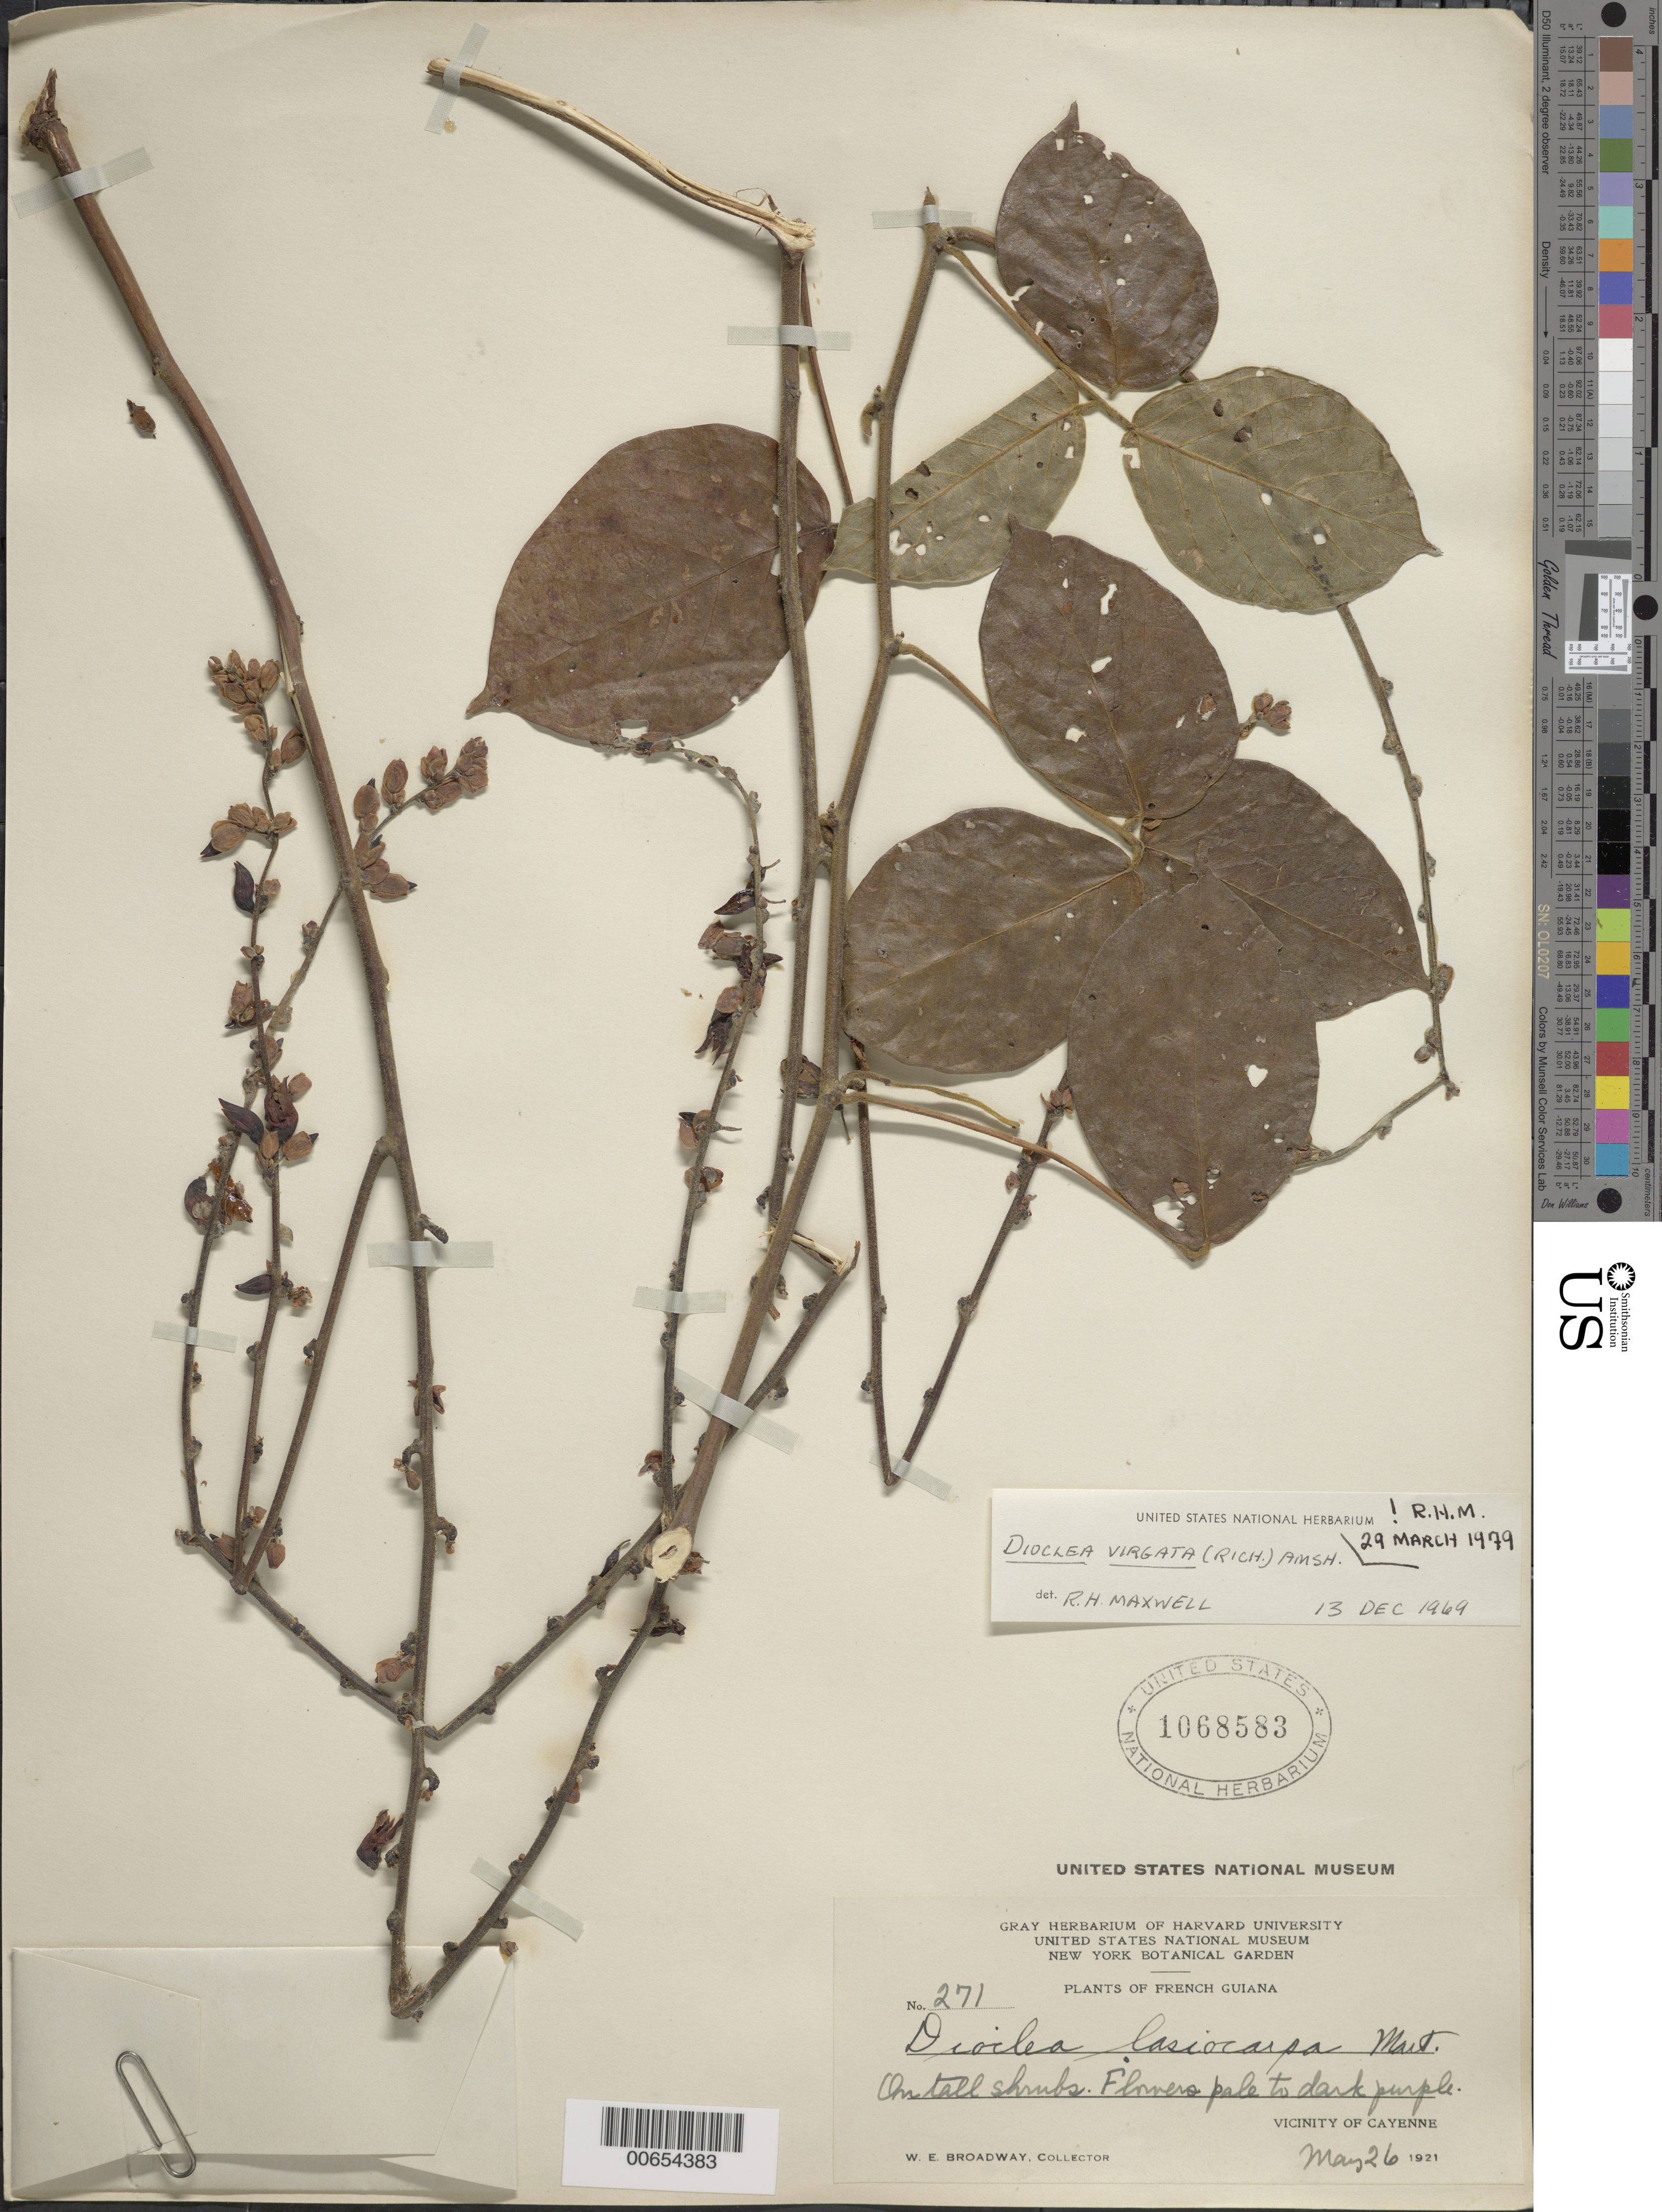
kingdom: Plantae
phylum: Tracheophyta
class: Magnoliopsida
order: Fabales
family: Fabaceae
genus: Dioclea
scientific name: Dioclea virgata var. virgata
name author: (Rich.) Amshoff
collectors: W. E. Broadway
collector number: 271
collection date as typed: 26-May-21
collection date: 1921-05-26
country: French Guiana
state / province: Cayenne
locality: Cayenne, vic.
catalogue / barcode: US 1068583